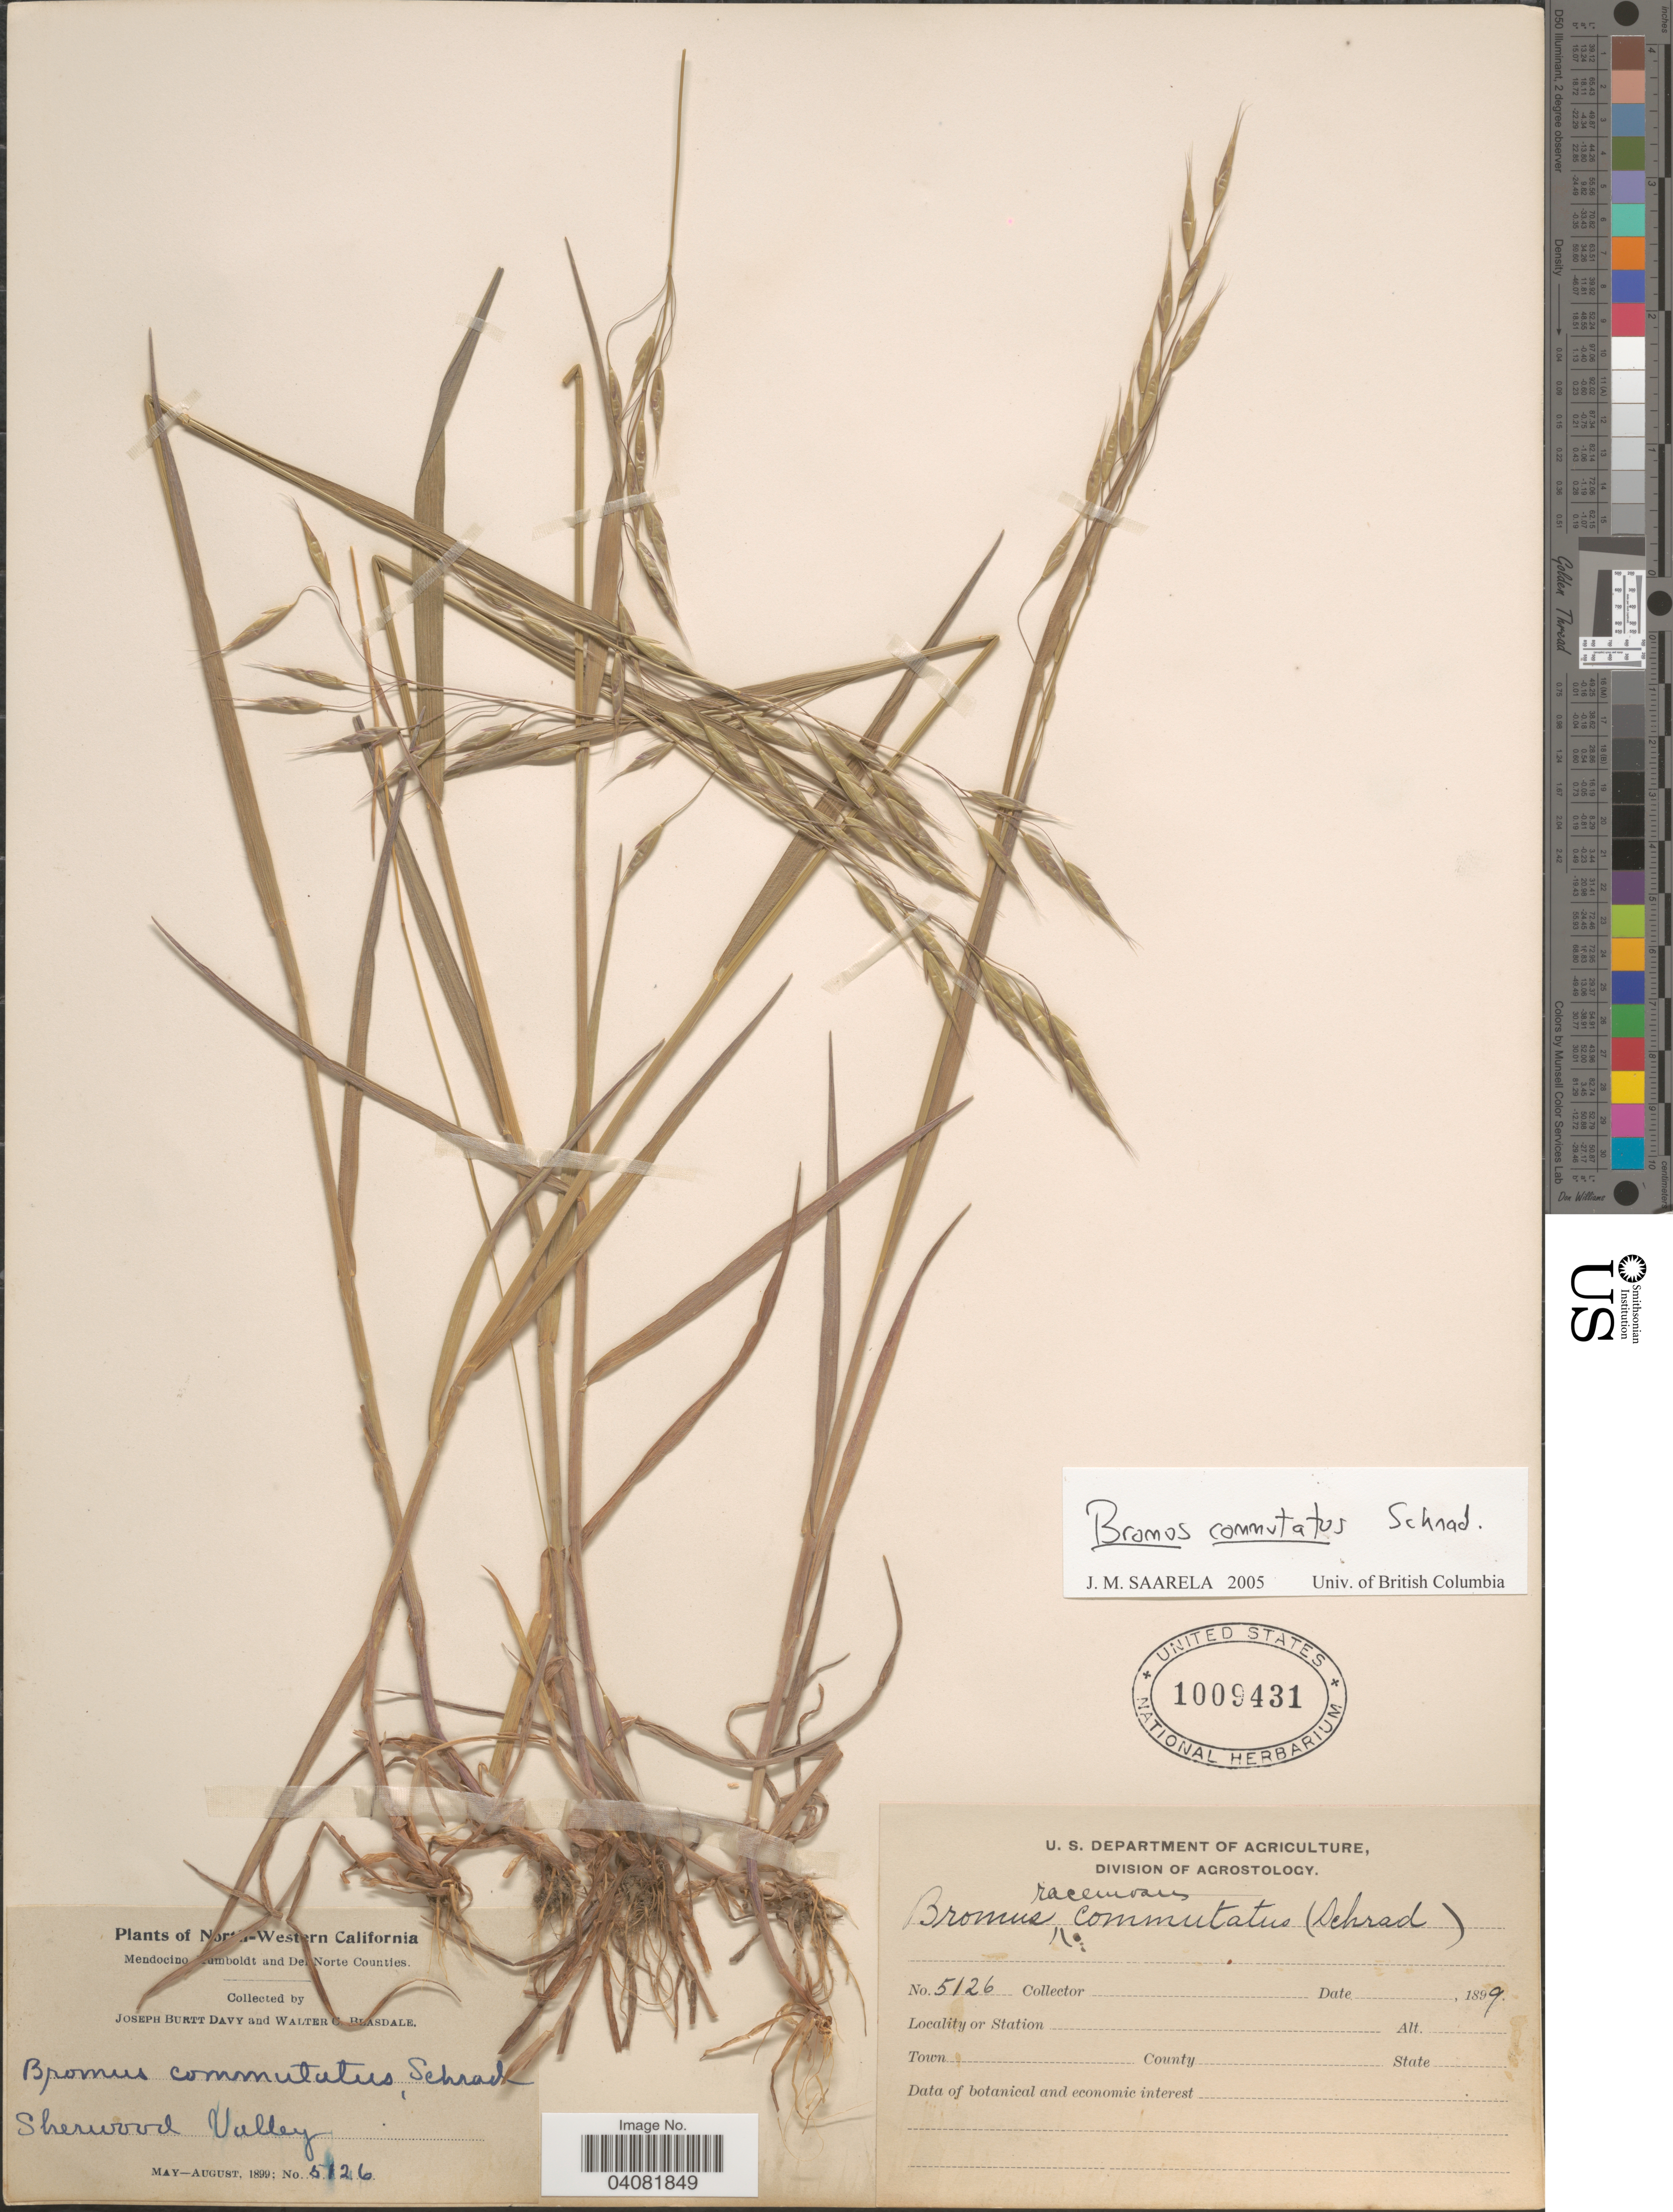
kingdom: Plantae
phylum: Tracheophyta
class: Liliopsida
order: Poales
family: Poaceae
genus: Bromus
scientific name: Bromus commutatus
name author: Schrad.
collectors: J. Burtt Davy & W. Blasdale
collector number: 5126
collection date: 1899-05/1899-08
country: United States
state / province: California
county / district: Mendocino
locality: North-Western California. Mendocino, Humboldt and Del Norte Counties. Sherwood Valley.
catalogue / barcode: US 1009431